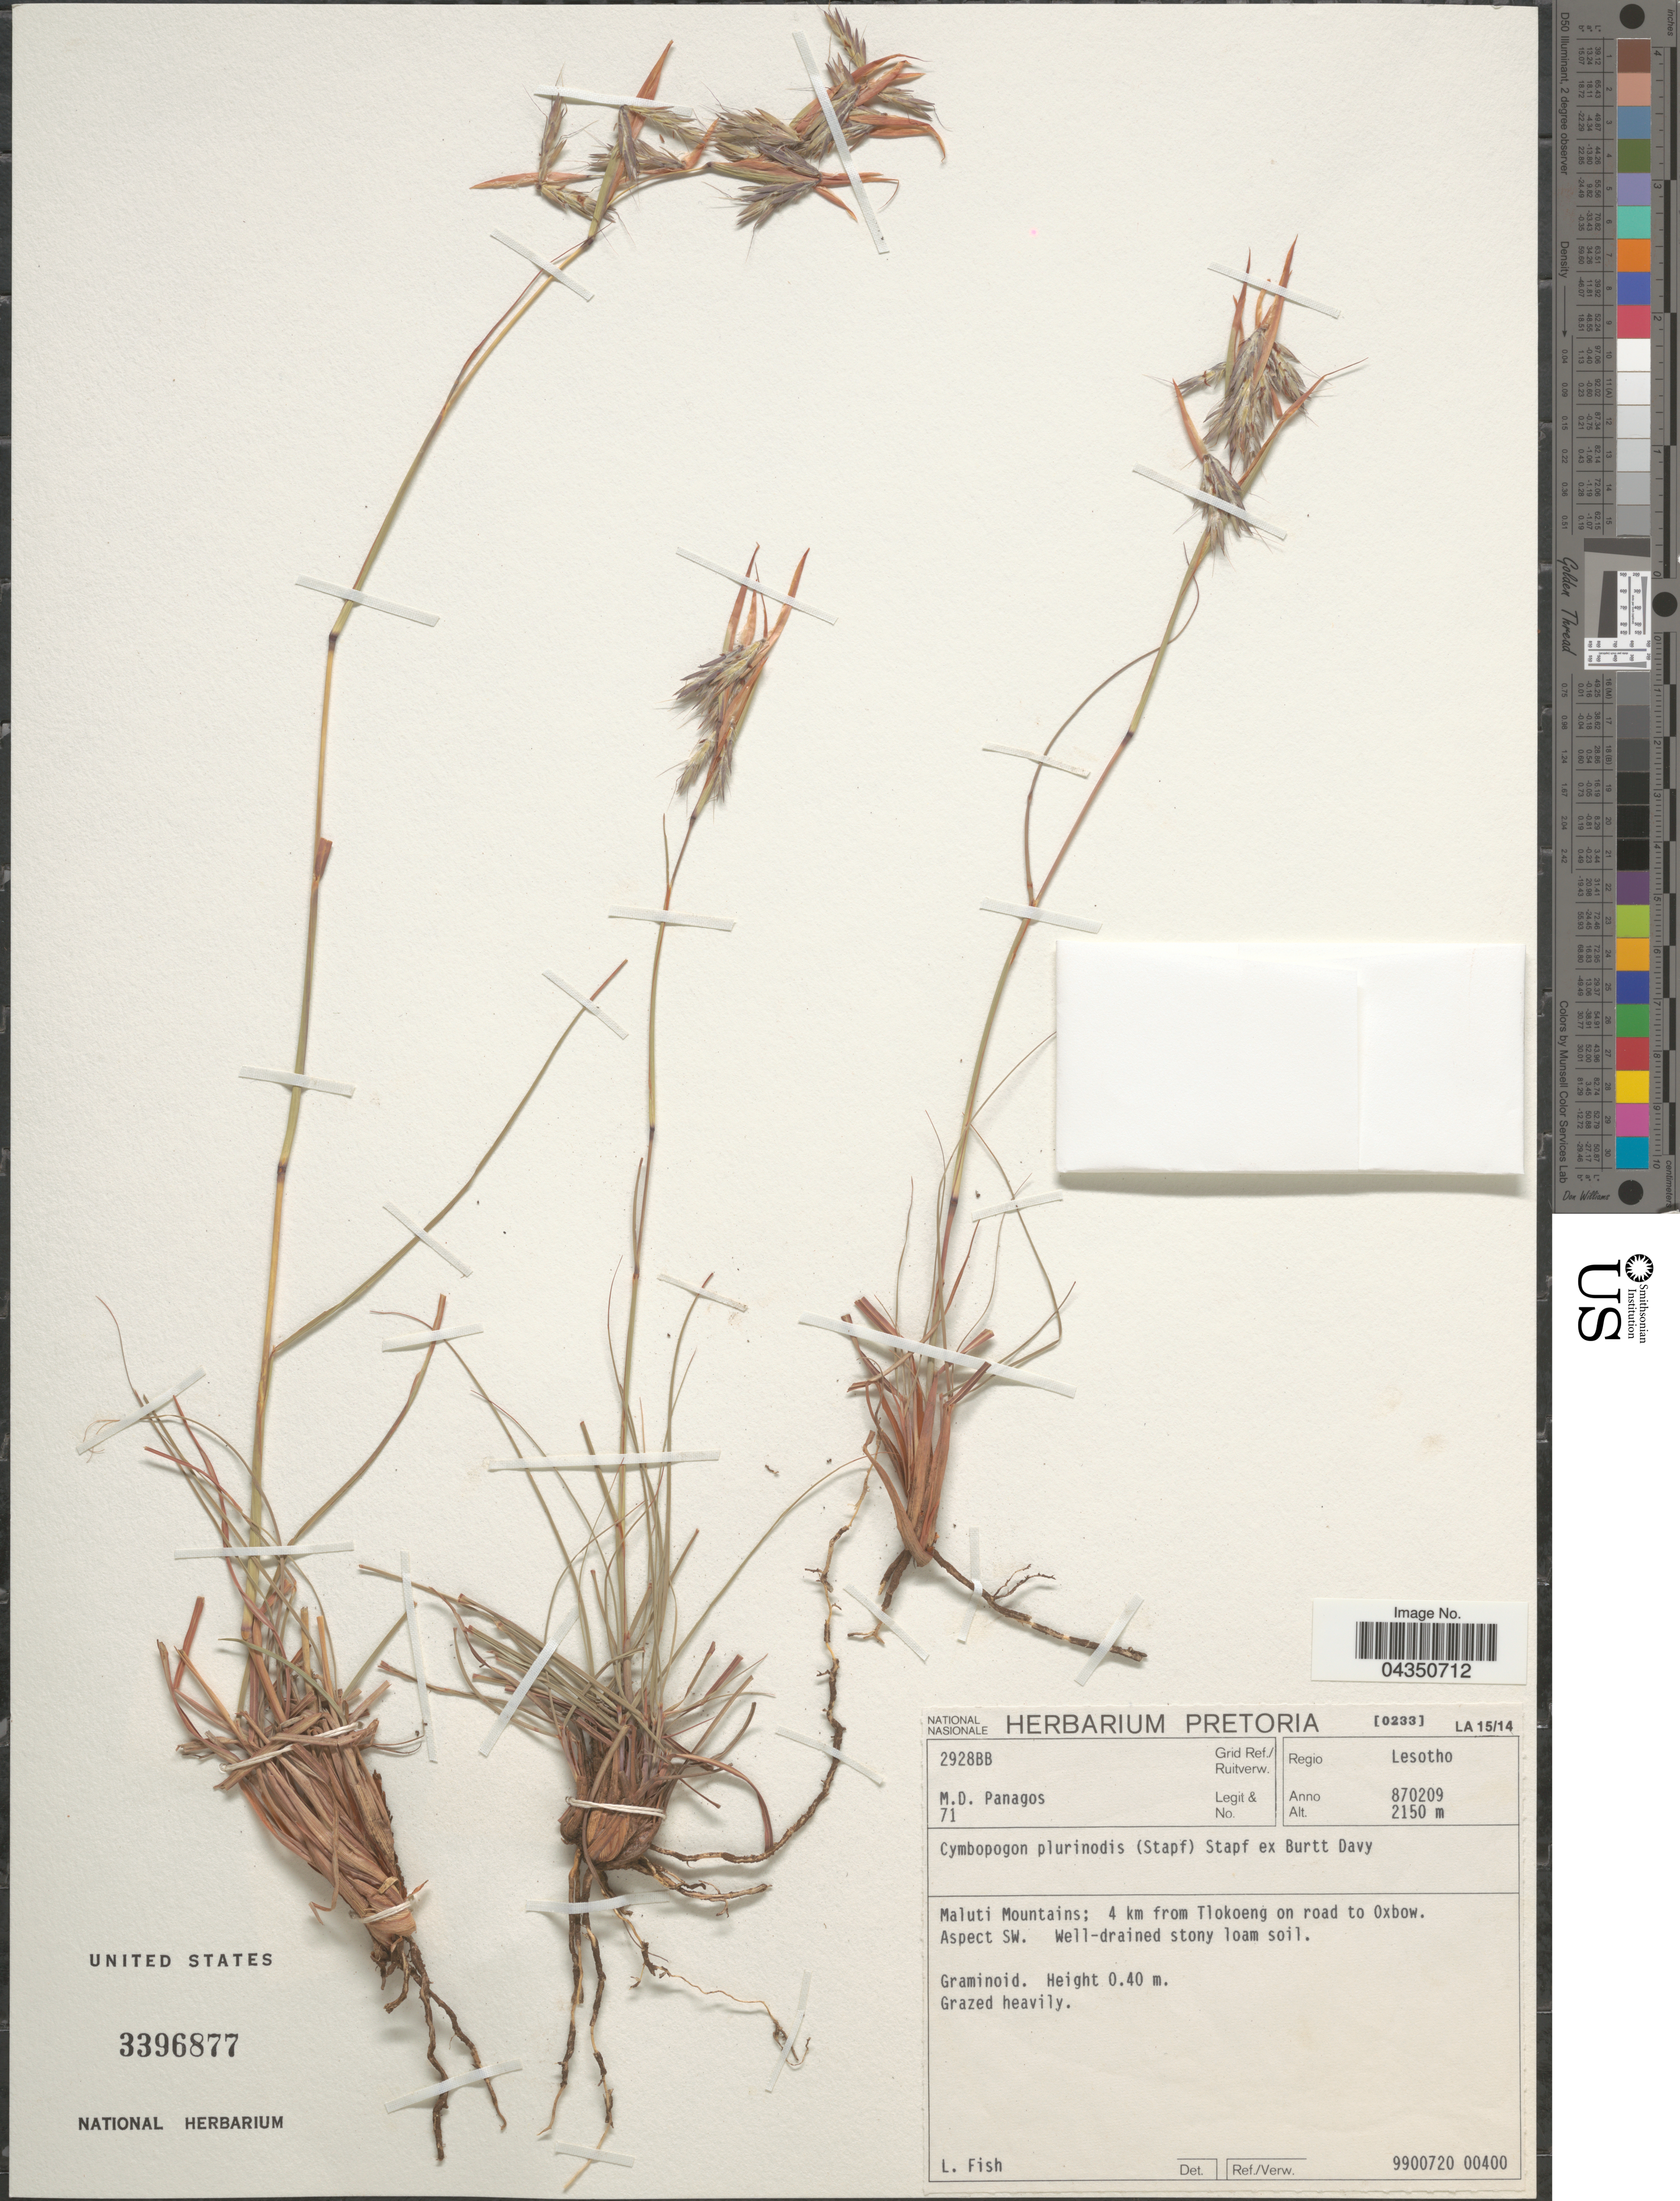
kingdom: Plantae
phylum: Tracheophyta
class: Liliopsida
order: Poales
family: Poaceae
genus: Cymbopogon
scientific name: Cymbopogon pospischillii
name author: (K. Schum.) C.E. Hubb.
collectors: M. Panagos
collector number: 71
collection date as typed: Transcribed d/m/y: 9/2/87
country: Lesotho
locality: Grid Ref./ Ruitverw. 2928BB. Regio Lesotho. Maluti Mountains: 4 km from Tlokoeng on road to Oxbow. Aspect SW.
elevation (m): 2150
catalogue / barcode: US 3396877